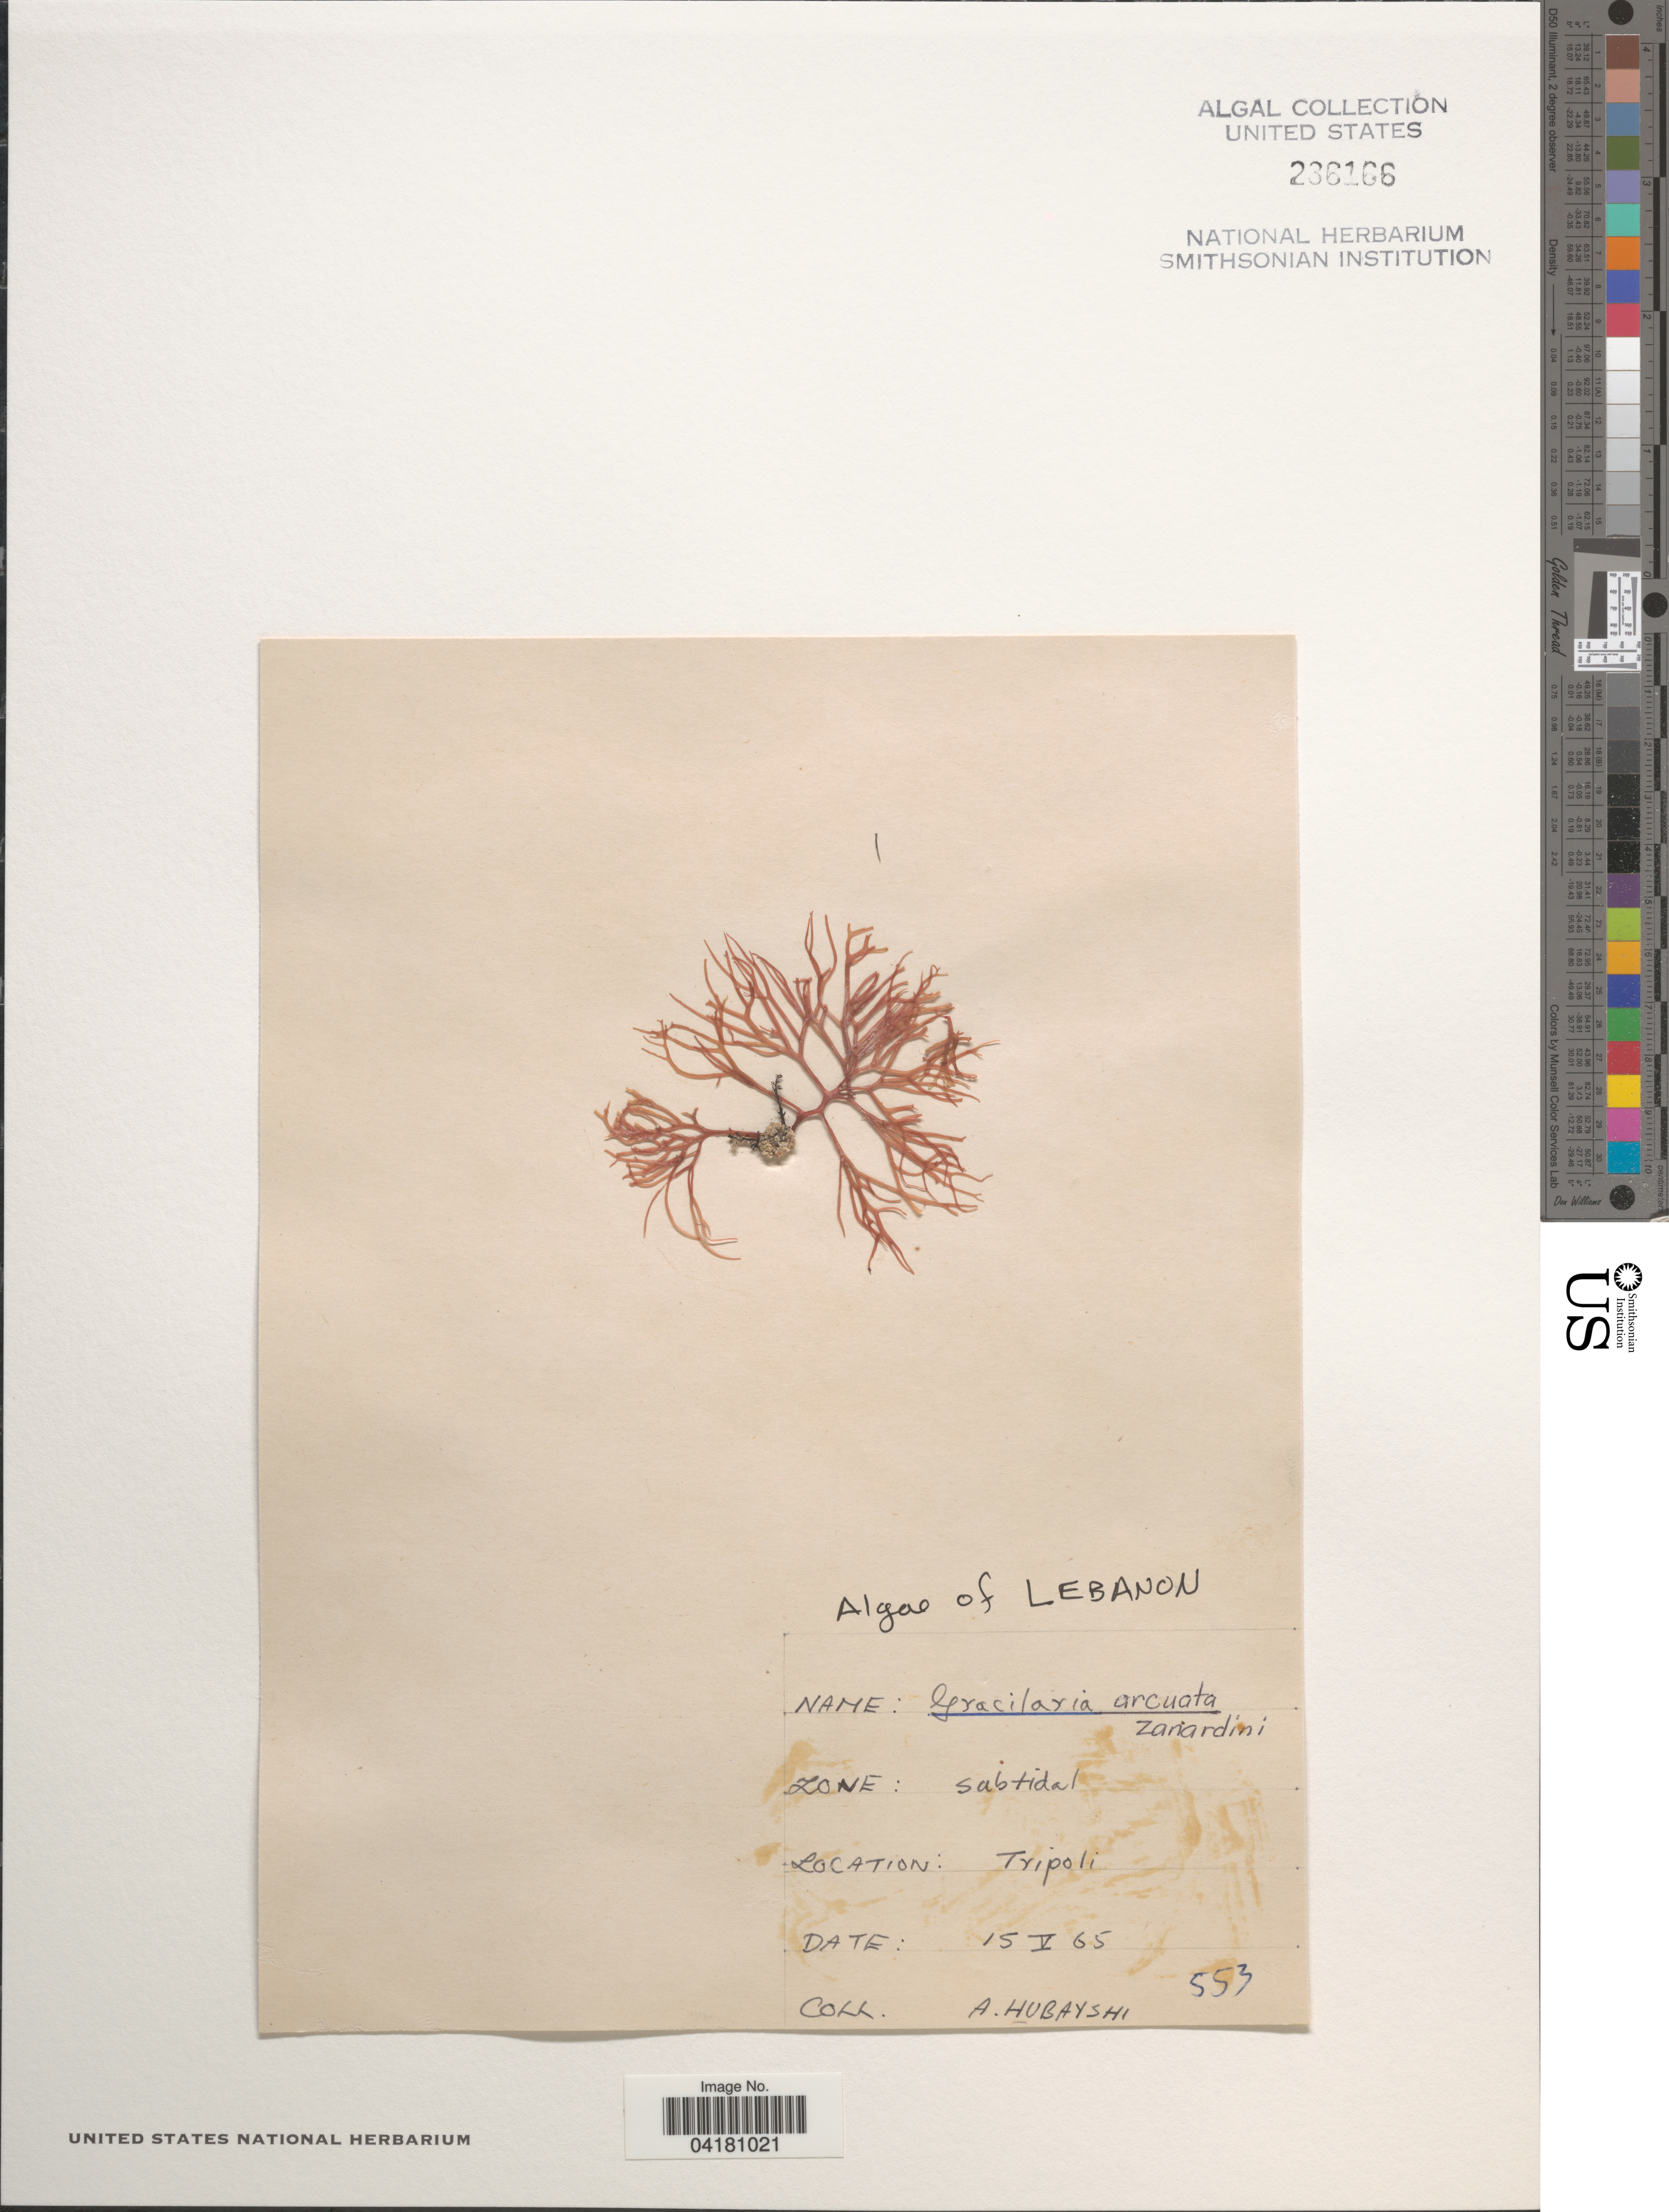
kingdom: Plantae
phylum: Rhodophyta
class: Florideophyceae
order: Gracilariales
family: Gracilariaceae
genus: Gracilaria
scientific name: Gracilaria arcuata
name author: Zanardini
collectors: A. Hubayshi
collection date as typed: Transcribed d/m/y: 15/5/65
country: Lebanon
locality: Zone: Subtidal. Tripoli.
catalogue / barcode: US 236166